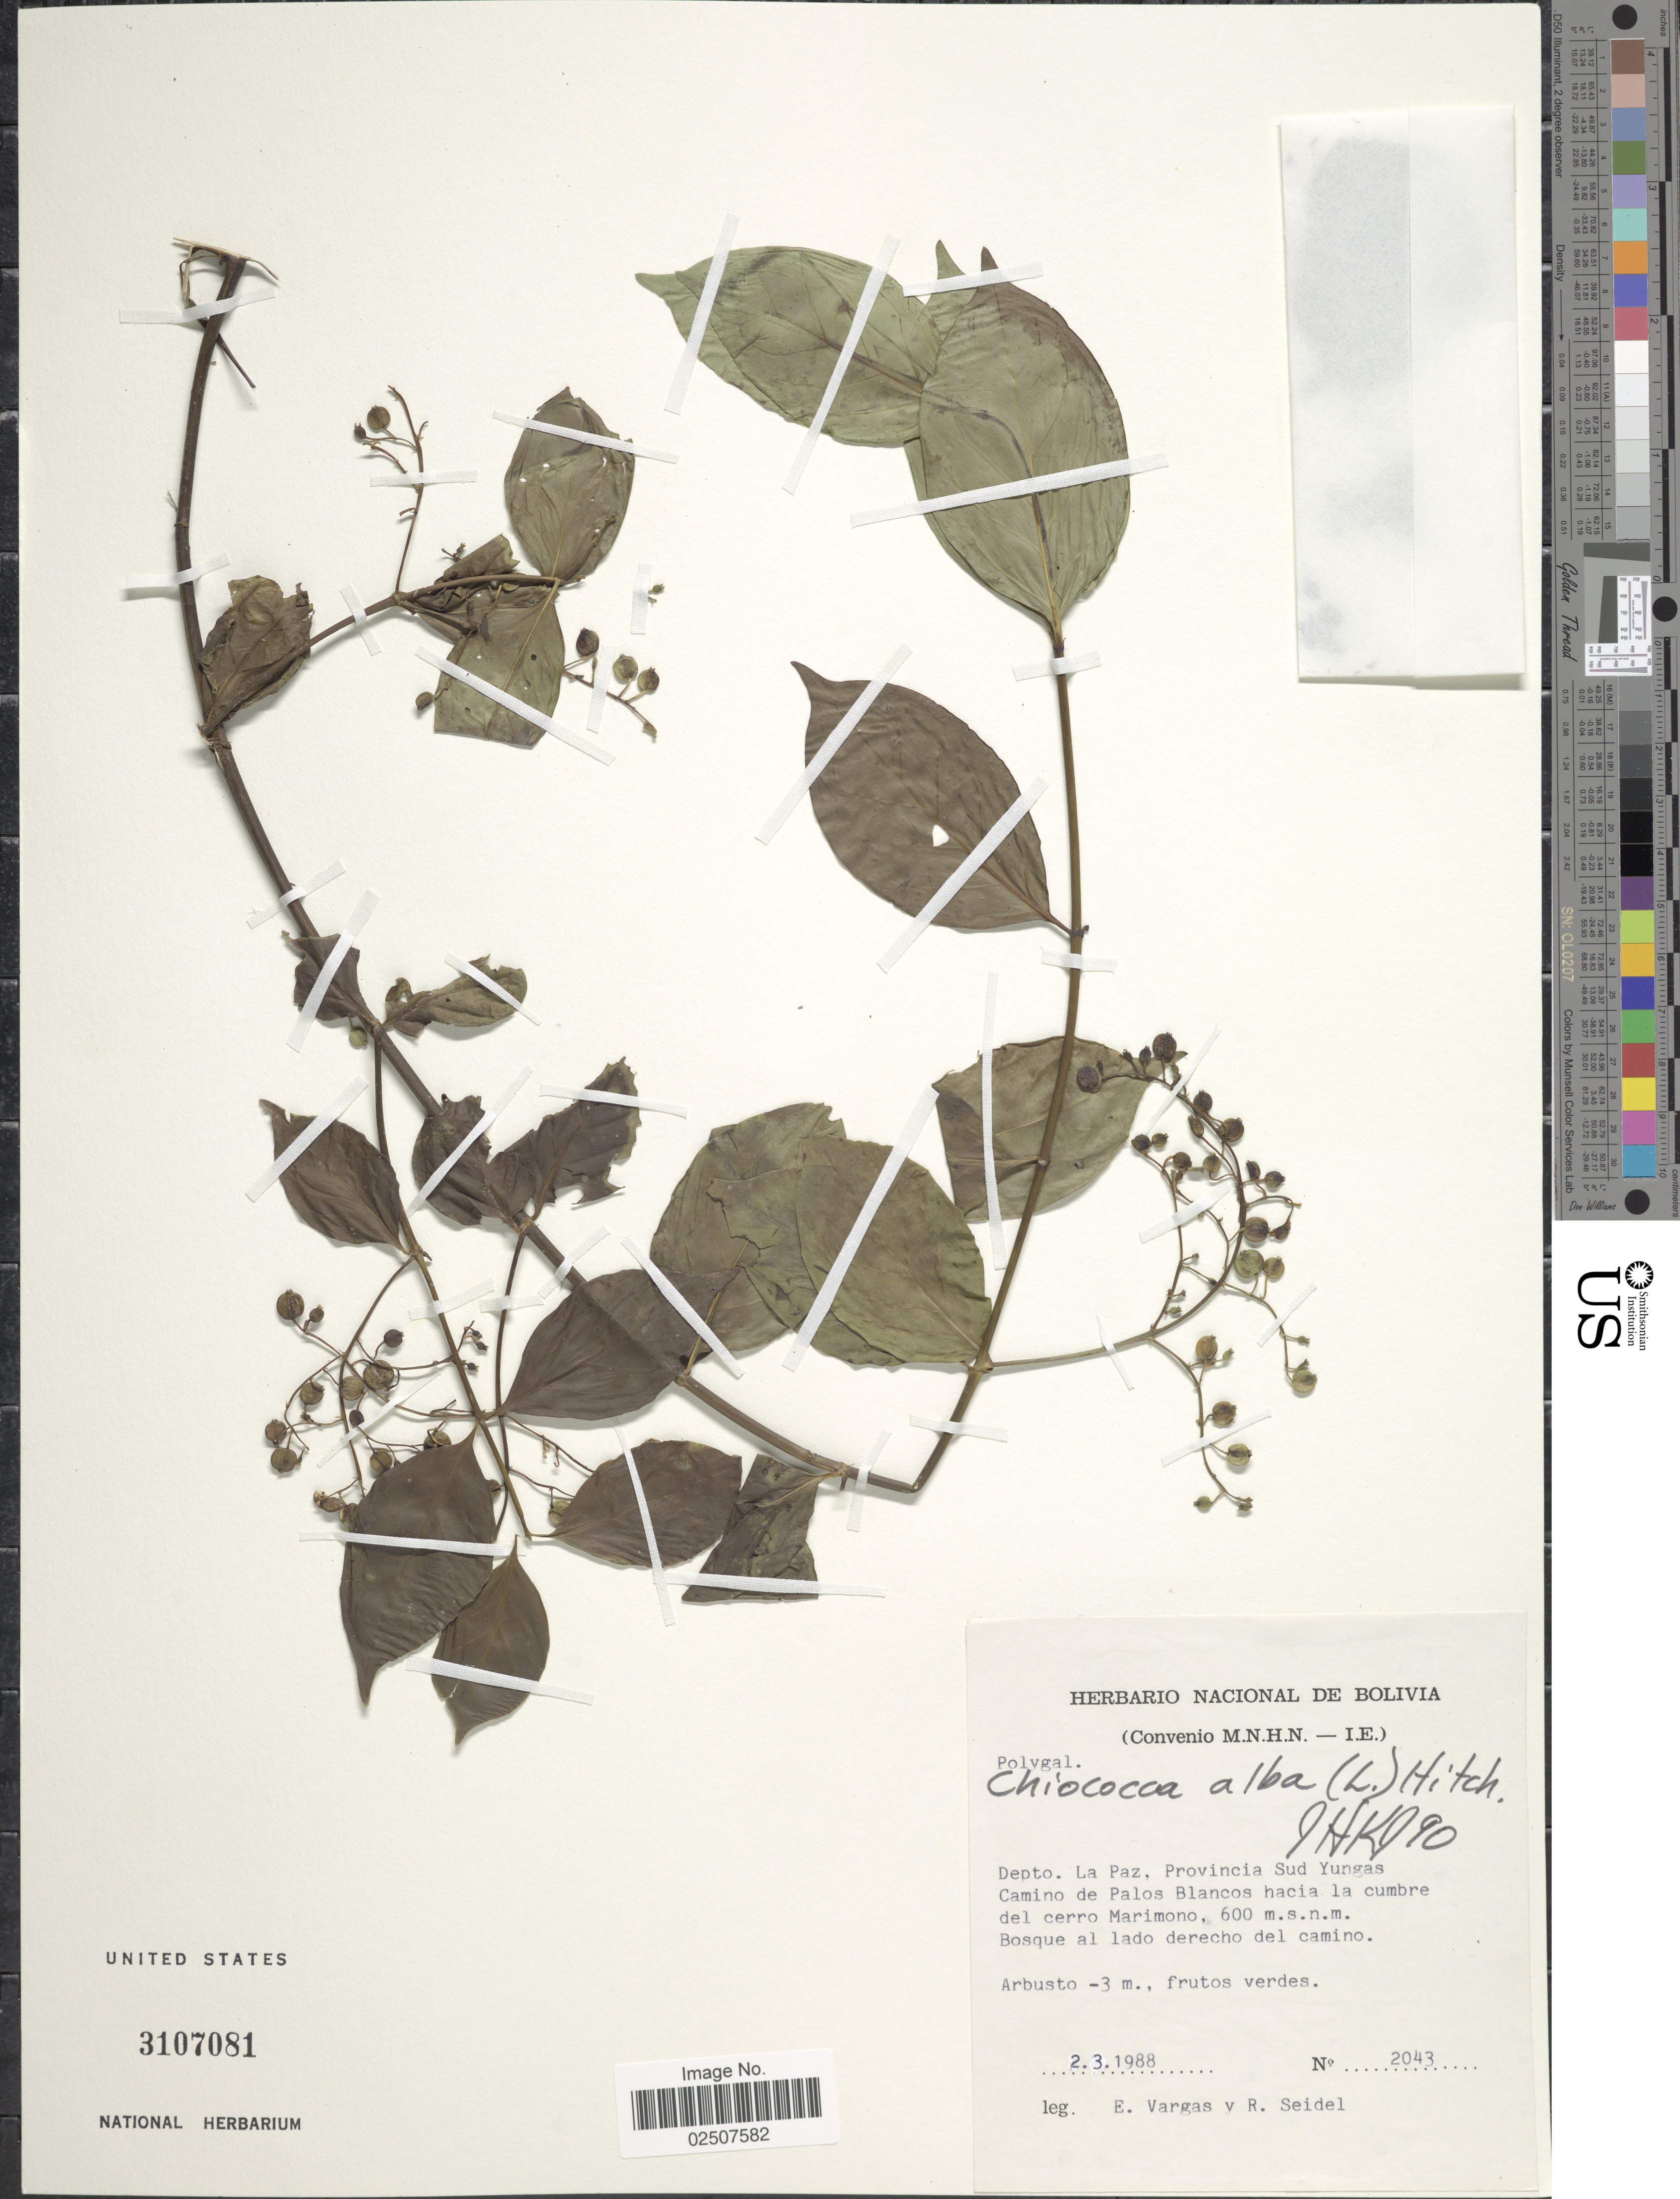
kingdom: Plantae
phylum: Tracheophyta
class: Magnoliopsida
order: Gentianales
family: Rubiaceae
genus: Chiococca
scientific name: Chiococca alba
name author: (L.) Hitchc.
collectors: E. Vargas & R. Seidel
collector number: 2043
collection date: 1988-03-02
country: Bolivia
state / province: La Paz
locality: Depto. La Paz, Provincia Sud Yungas. Camino de Palos Blancos hacia cumbre del cerro Marimono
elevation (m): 600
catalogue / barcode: US 3107081